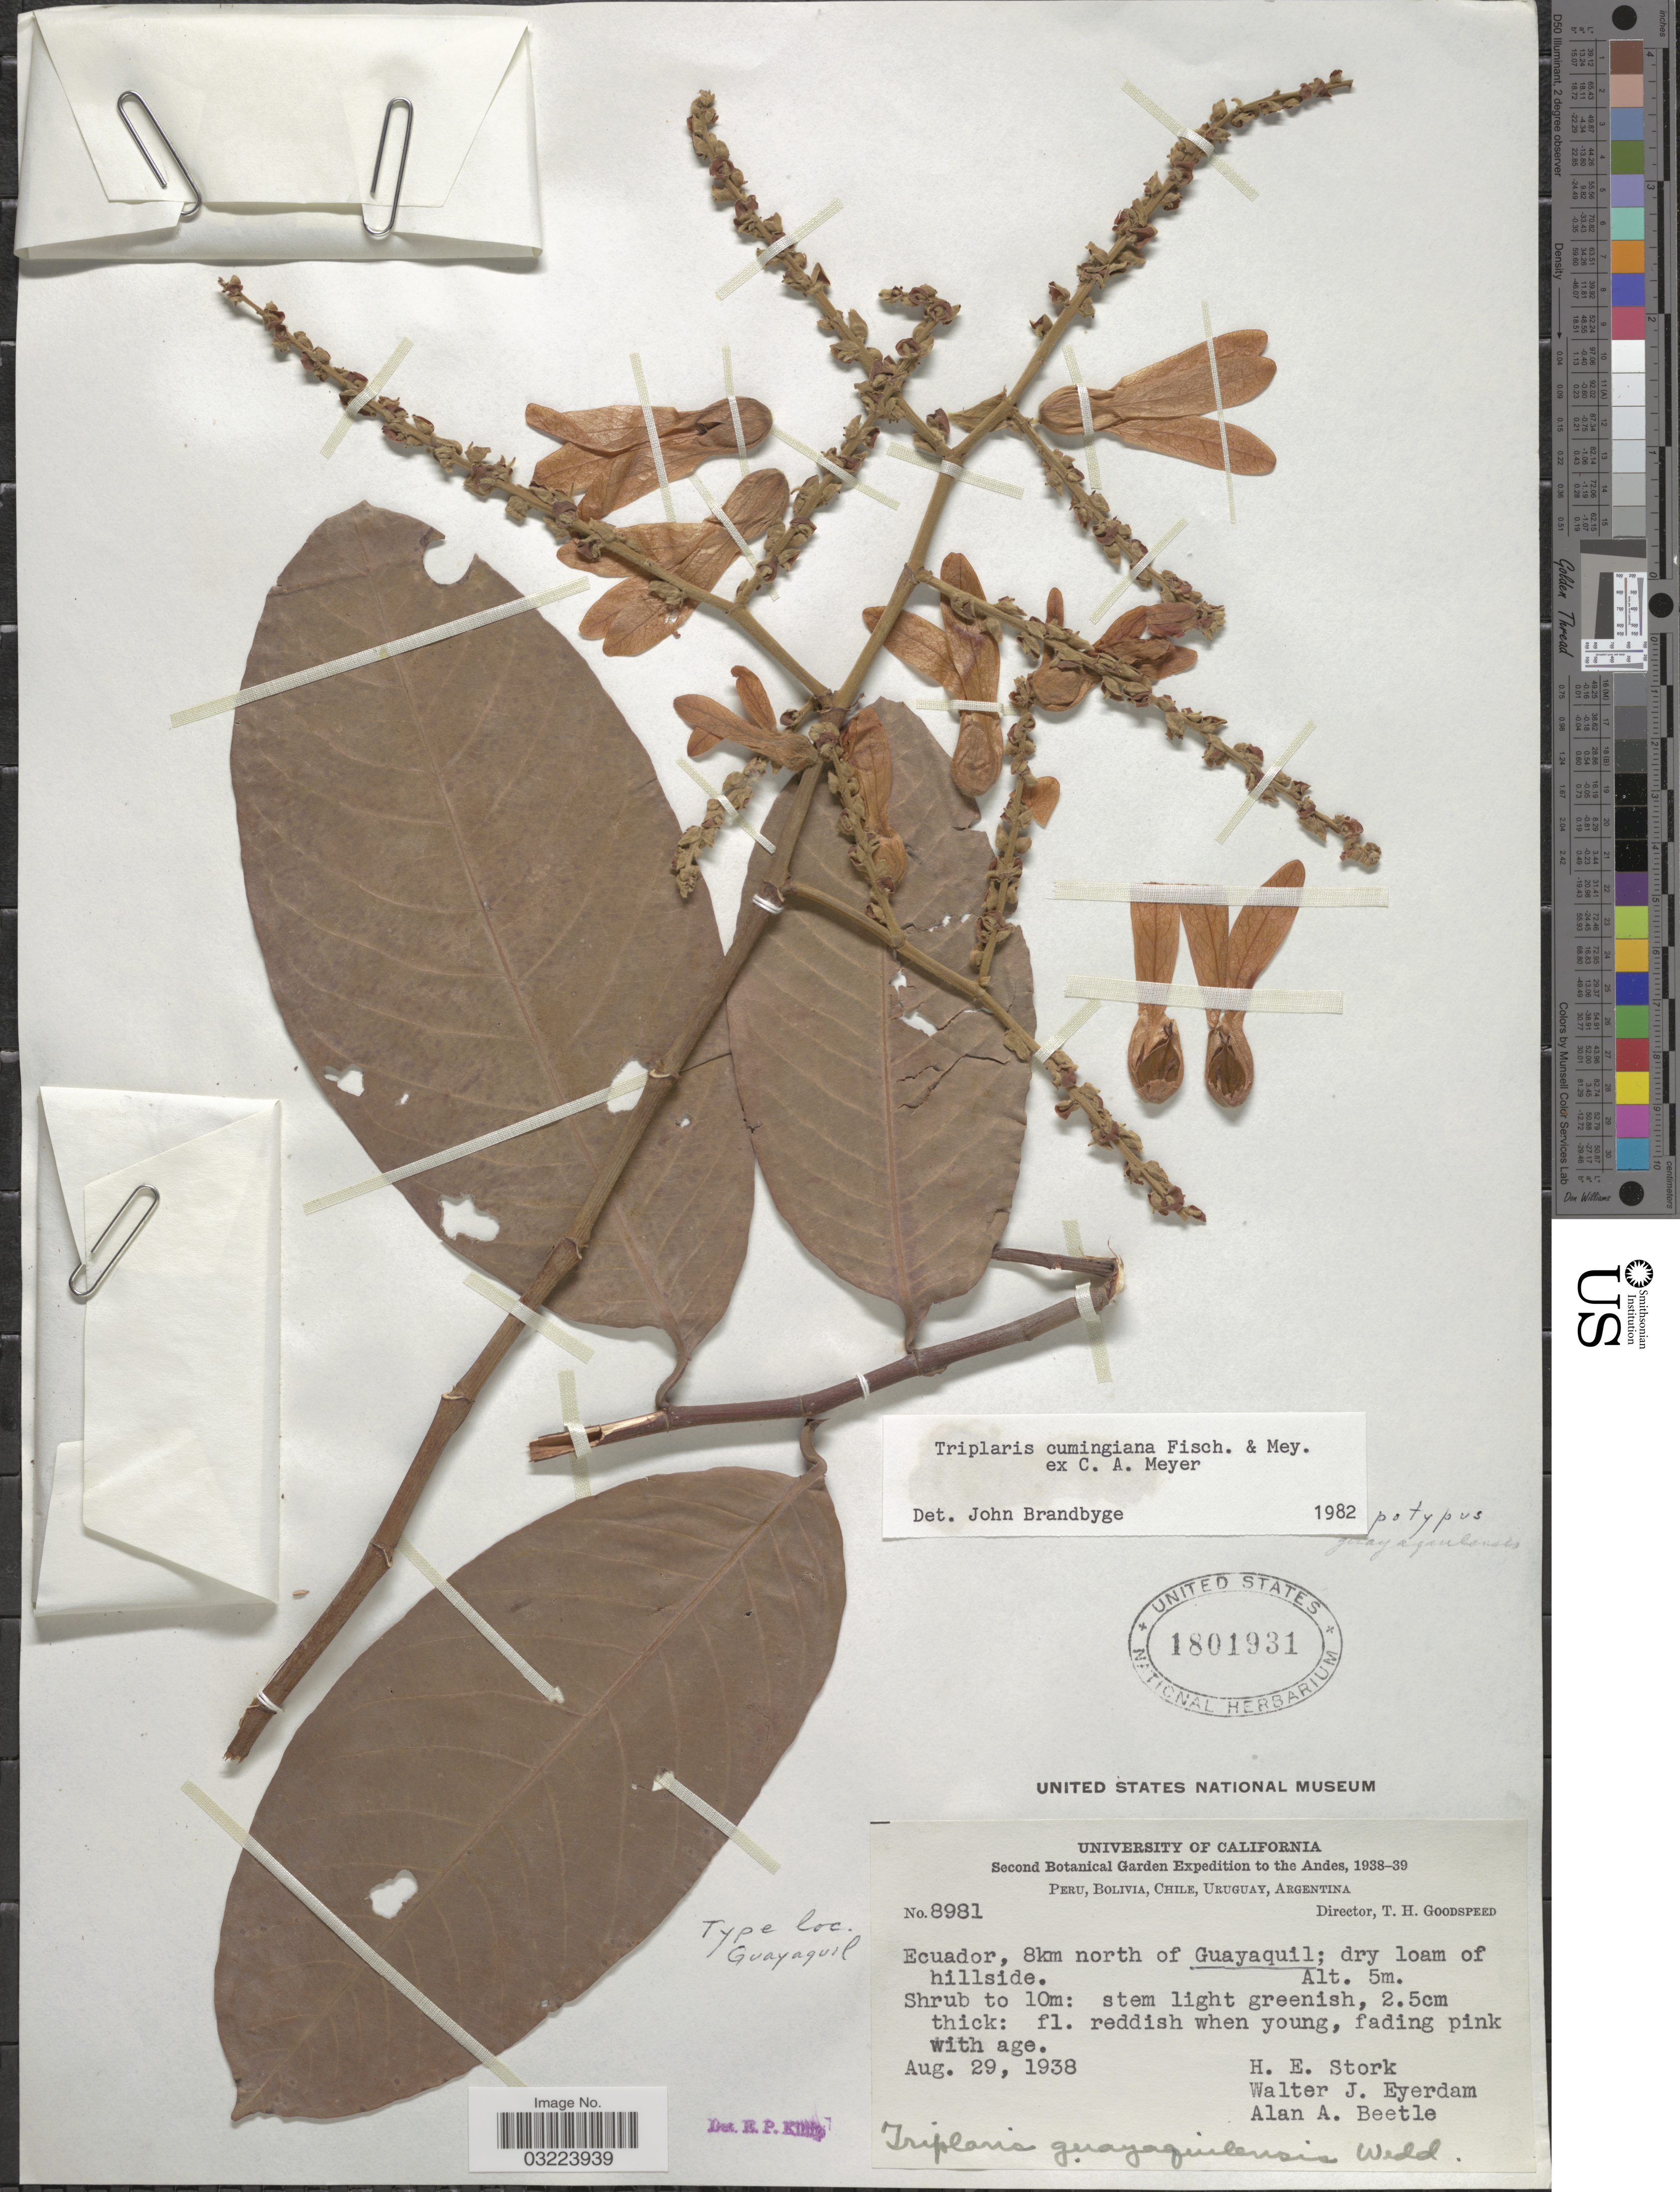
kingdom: Plantae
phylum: Tracheophyta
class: Magnoliopsida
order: Caryophyllales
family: Polygonaceae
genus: Triplaris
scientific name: Triplaris cumingiana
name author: Fisch. & C.A. Mey. ex C.A. Mey.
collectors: H. E. Stork, W. J. Eyerdam & A. A. Beetle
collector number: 8981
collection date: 1938-08-29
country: Ecuador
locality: The Andes. 8km north of Guayaquil.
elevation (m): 5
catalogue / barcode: US 1801931